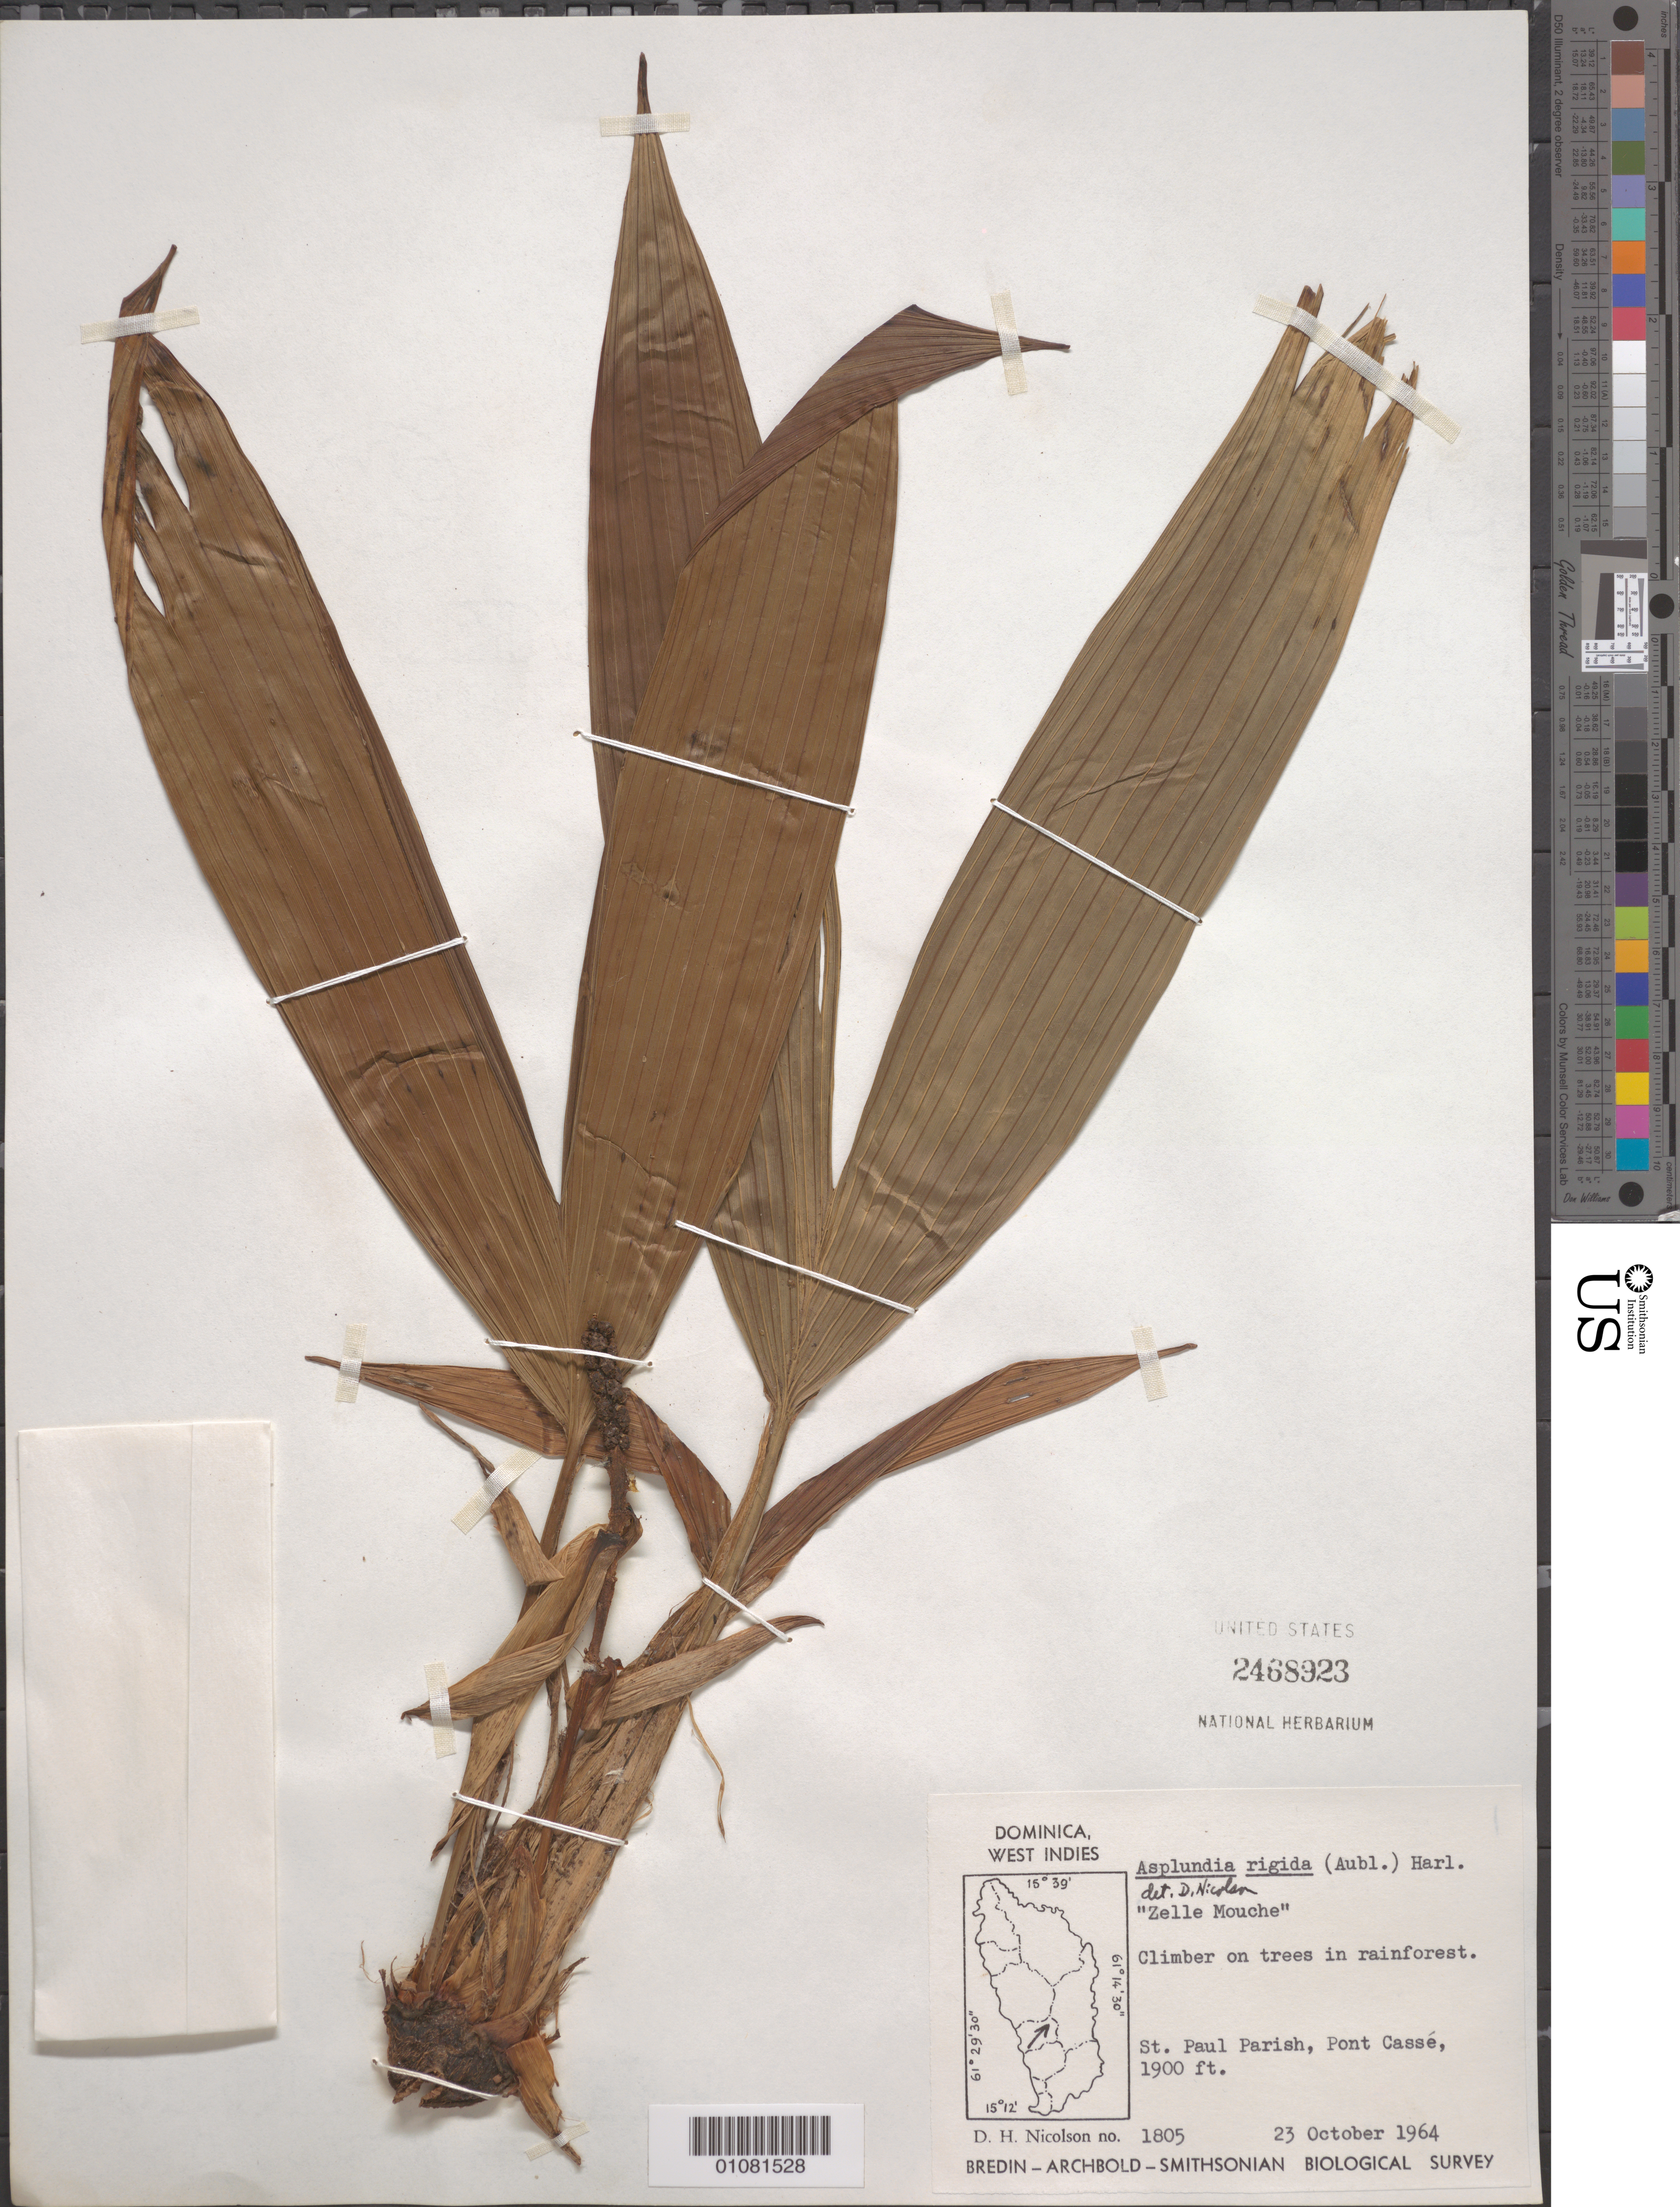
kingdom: Plantae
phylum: Tracheophyta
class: Liliopsida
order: Pandanales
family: Cyclanthaceae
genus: Asplundia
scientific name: Asplundia rigida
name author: (Aubl.) Harling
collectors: D. H. Nicolson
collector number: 1805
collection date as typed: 23 Oct 1964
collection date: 1964-10-23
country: Dominica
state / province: St. Paul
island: Dominica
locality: Pont Cassé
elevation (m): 579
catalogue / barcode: US 2468923